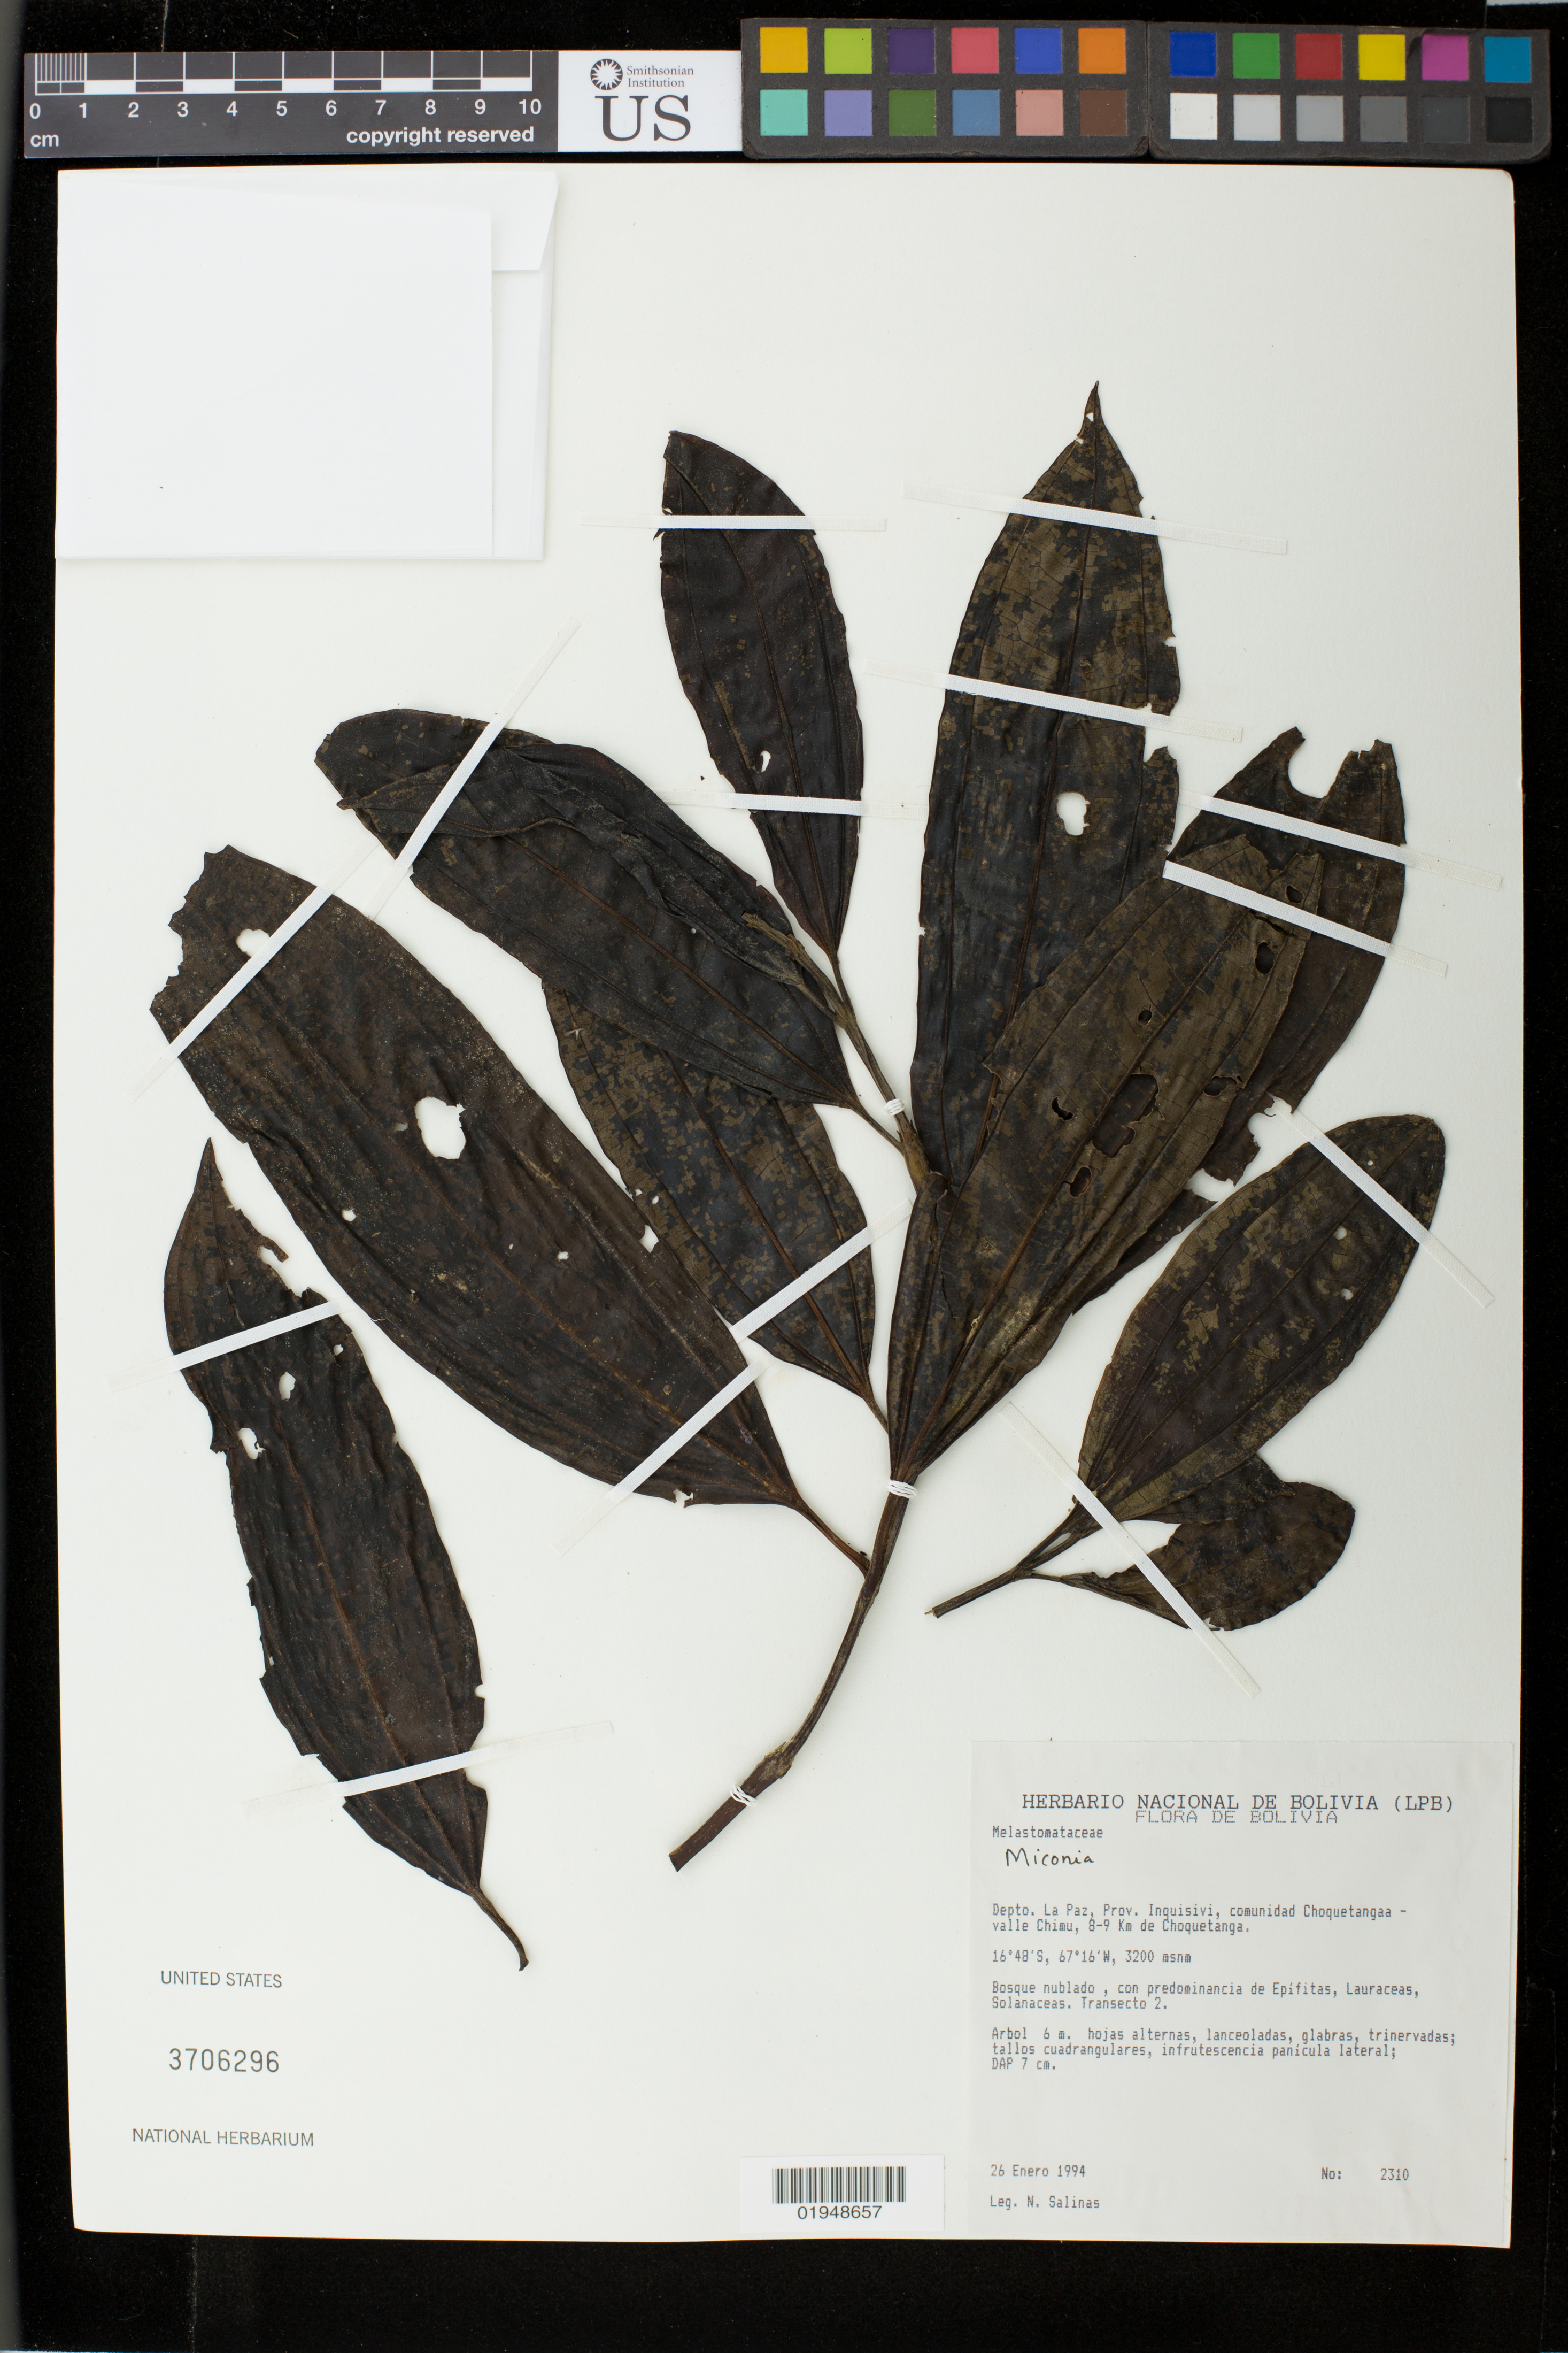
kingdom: Plantae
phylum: Tracheophyta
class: Magnoliopsida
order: Myrtales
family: Melastomataceae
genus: Miconia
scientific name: Miconia sp.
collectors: N. Salinas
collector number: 2310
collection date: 1994-01-26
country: Bolivia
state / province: La Paz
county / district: Inquisivi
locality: comunidad Choquetanga - valle Chimu, 8-9 Km de Choquetanga.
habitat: Cloud forest, with predominance of Epifitas, Lauraceae, Solanaceae.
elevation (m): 3200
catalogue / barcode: US 3706296